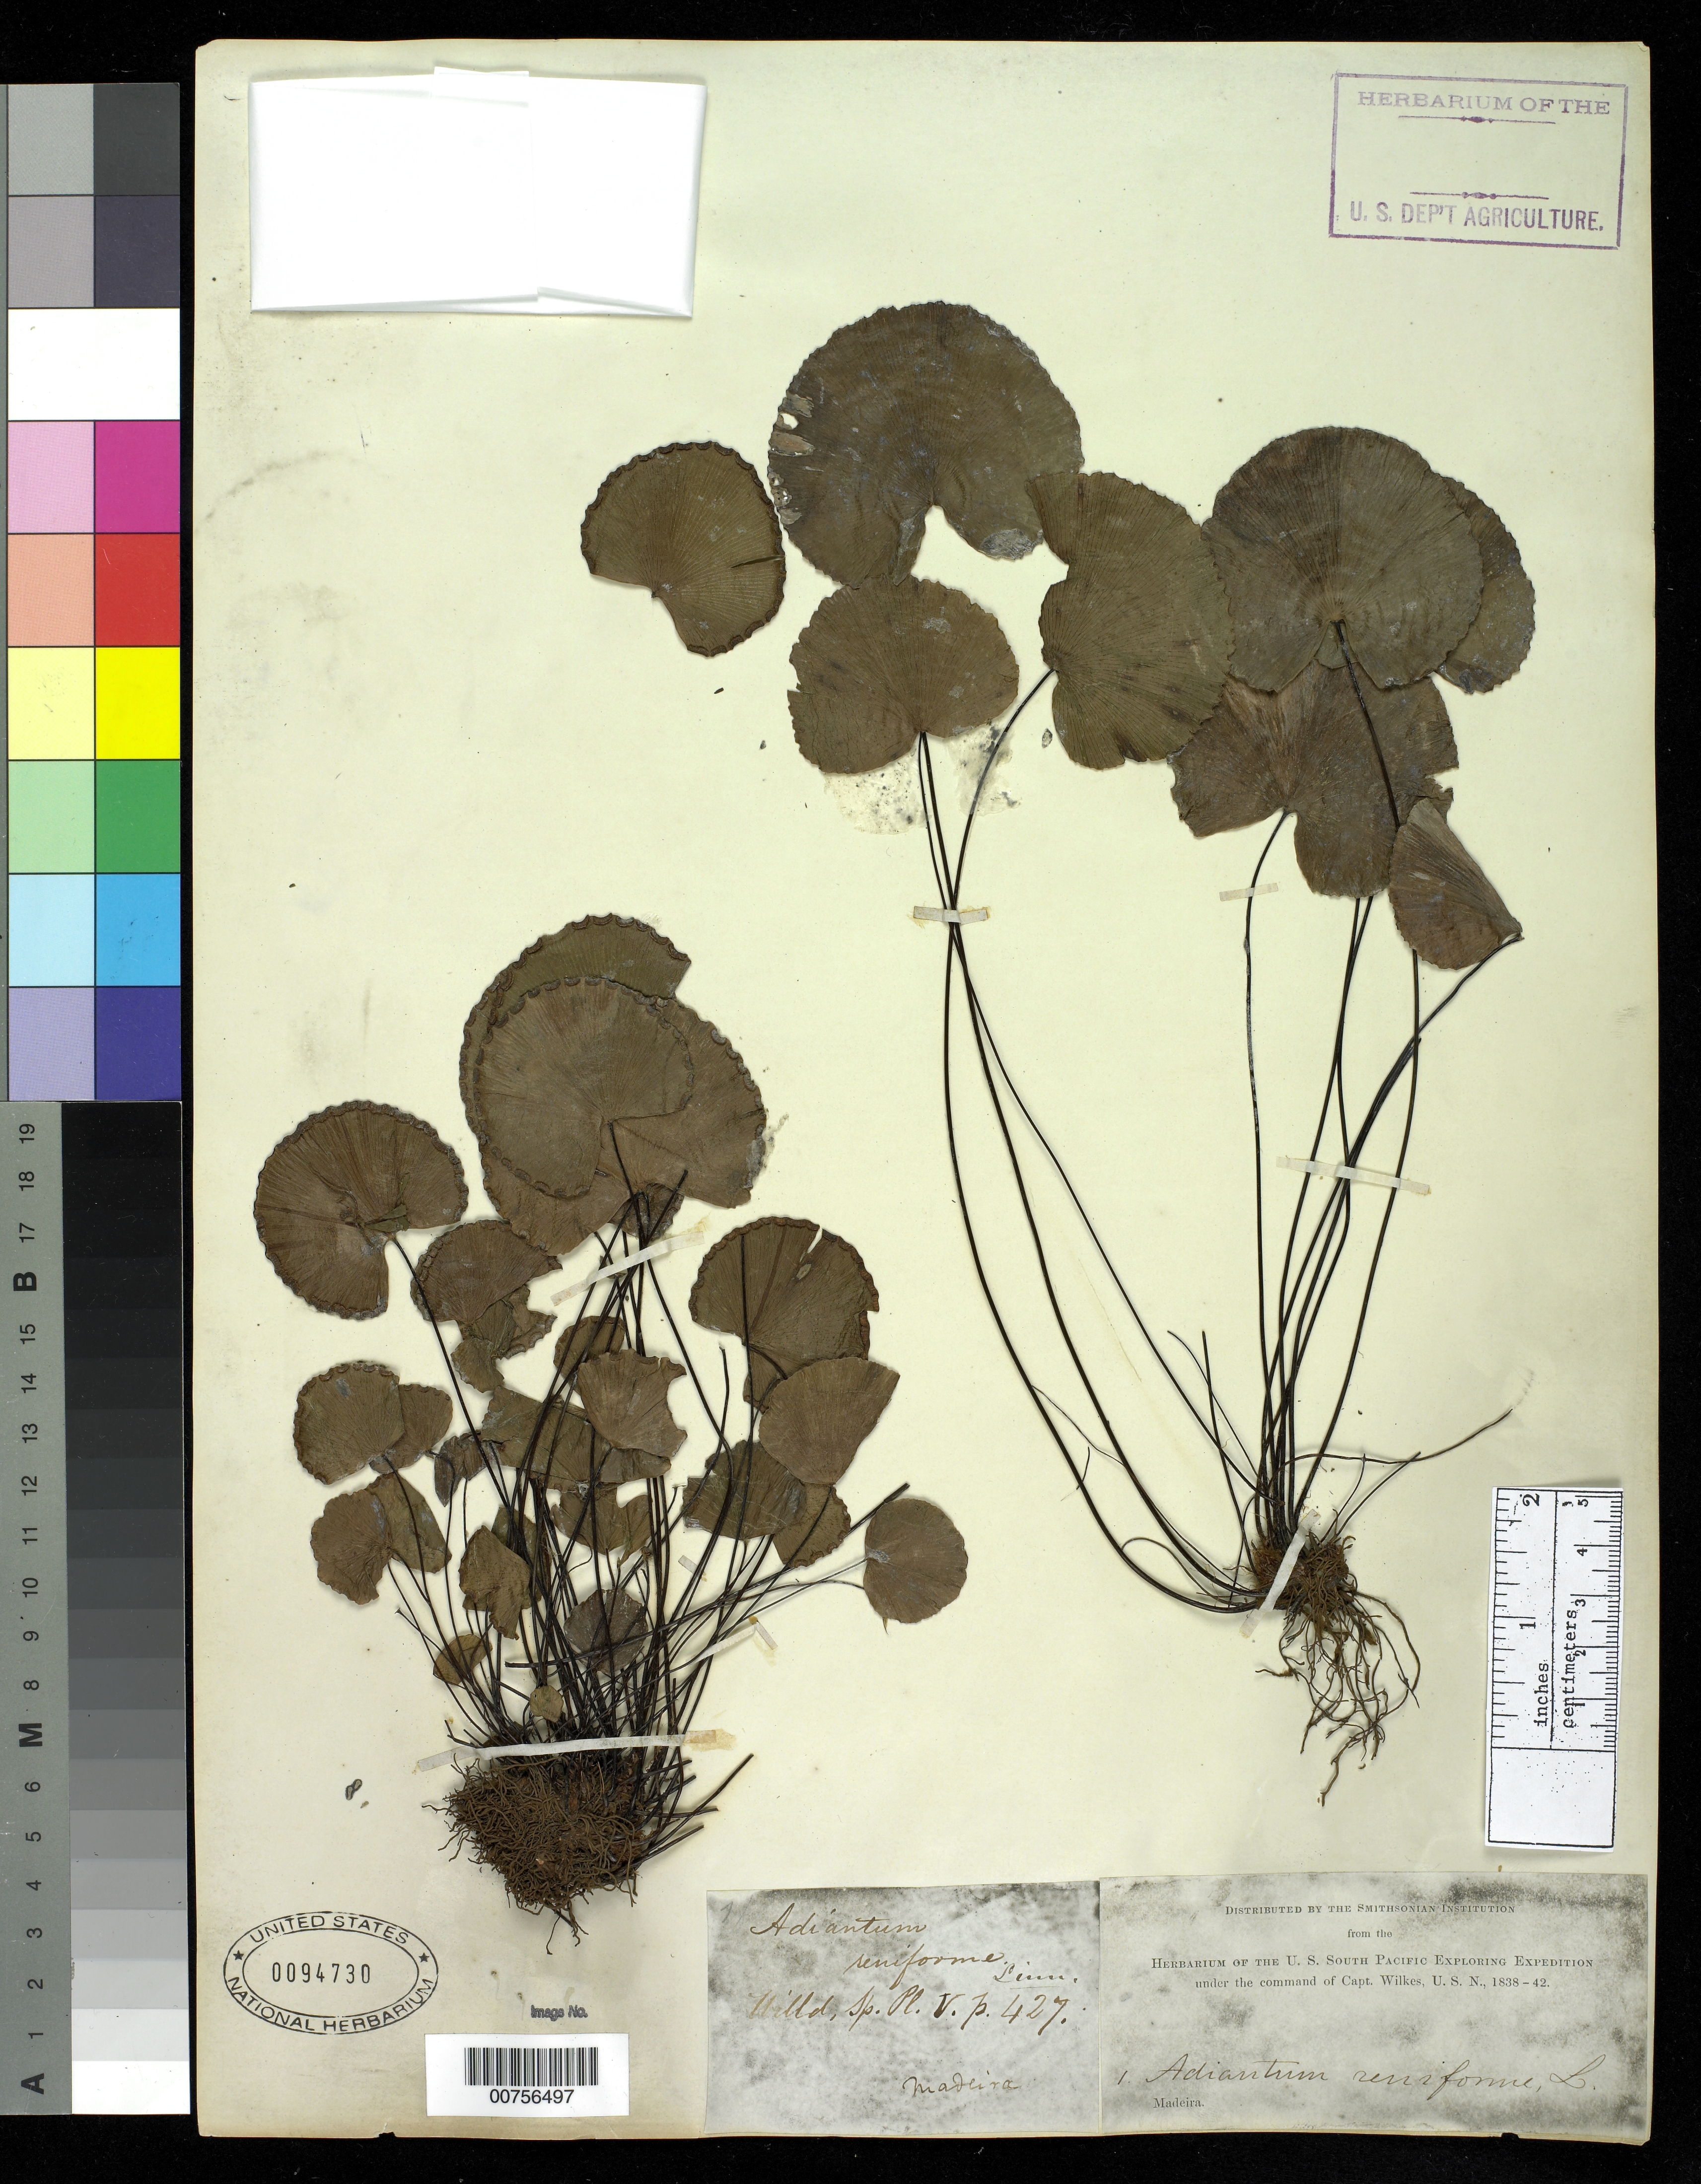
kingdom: Plantae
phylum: Tracheophyta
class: Polypodiopsida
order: Polypodiales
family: Pteridaceae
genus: Adiantum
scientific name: Adiantum reniforme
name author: L.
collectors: Wilkes Explor. Exped.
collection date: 1838/1842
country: Portugal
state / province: Madeira (Aut. Reg.)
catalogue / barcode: US 94730